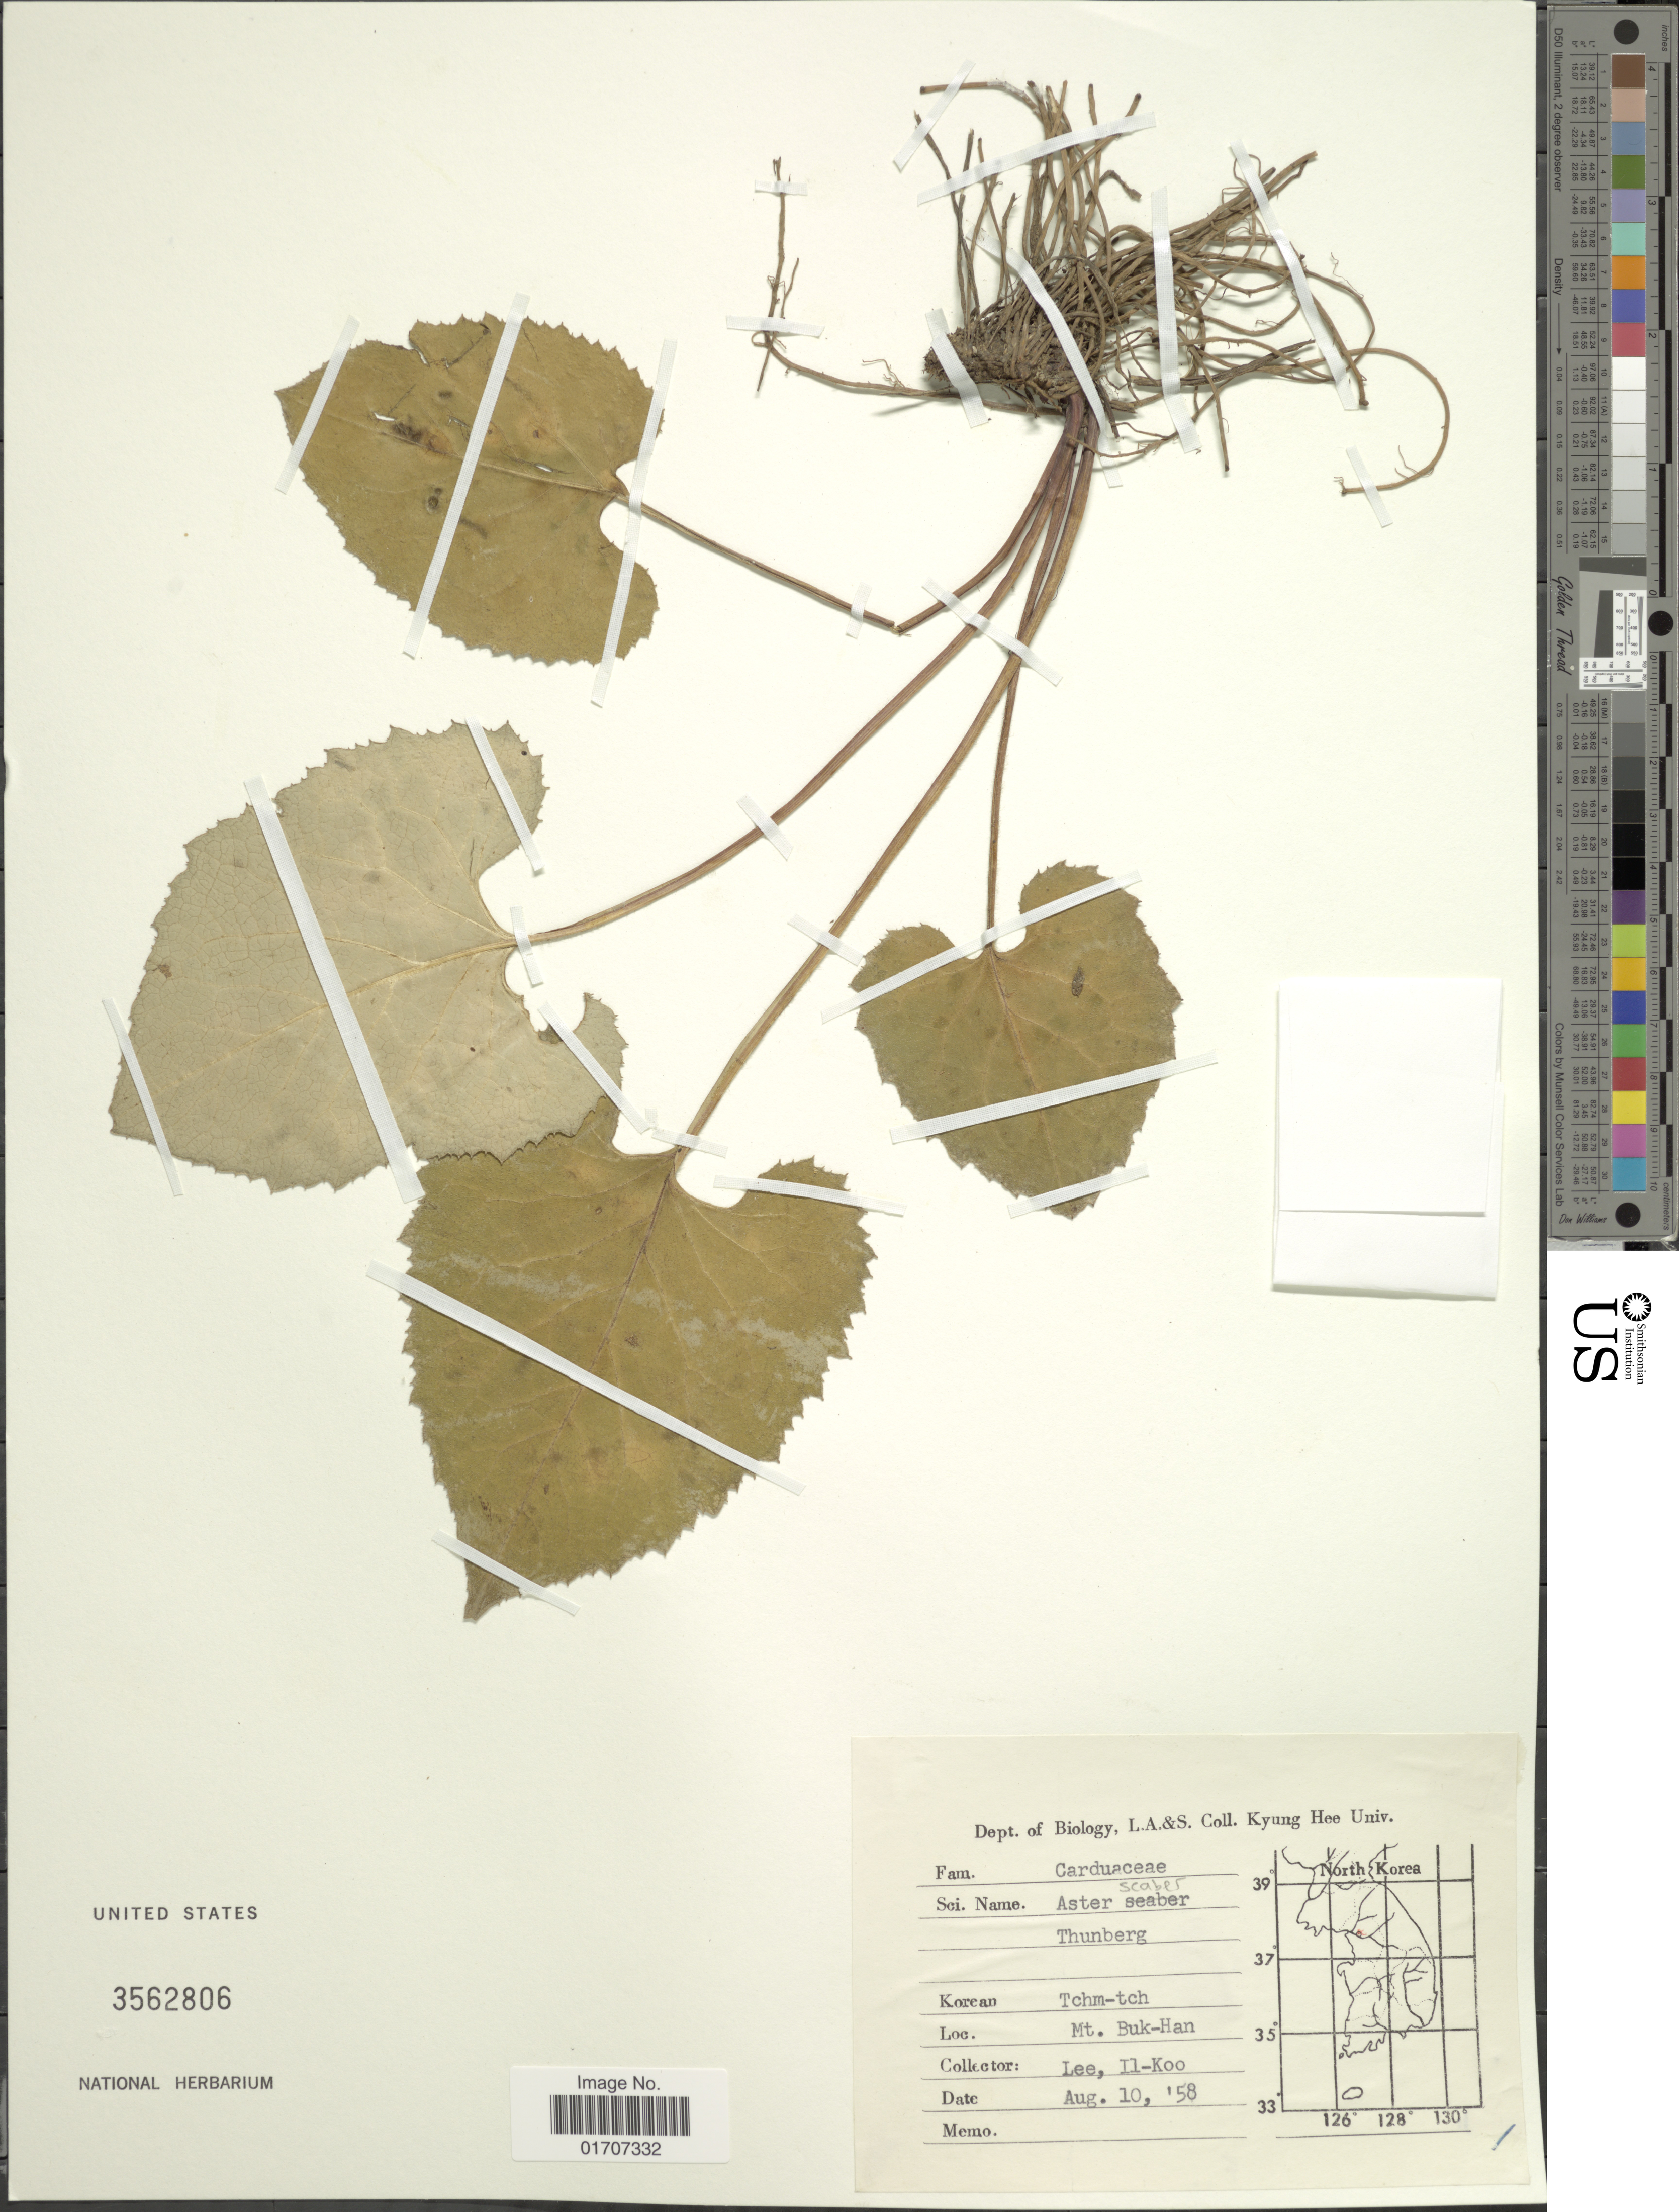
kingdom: Plantae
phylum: Tracheophyta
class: Magnoliopsida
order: Asterales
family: Asteraceae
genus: Doellingeria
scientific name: Doellingeria scabra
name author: (Thunb.) Nees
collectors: I. Lee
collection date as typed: Transcribed d/m/y: 10/8/58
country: South Korea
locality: Mt. Buk-Han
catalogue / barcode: US 3562806